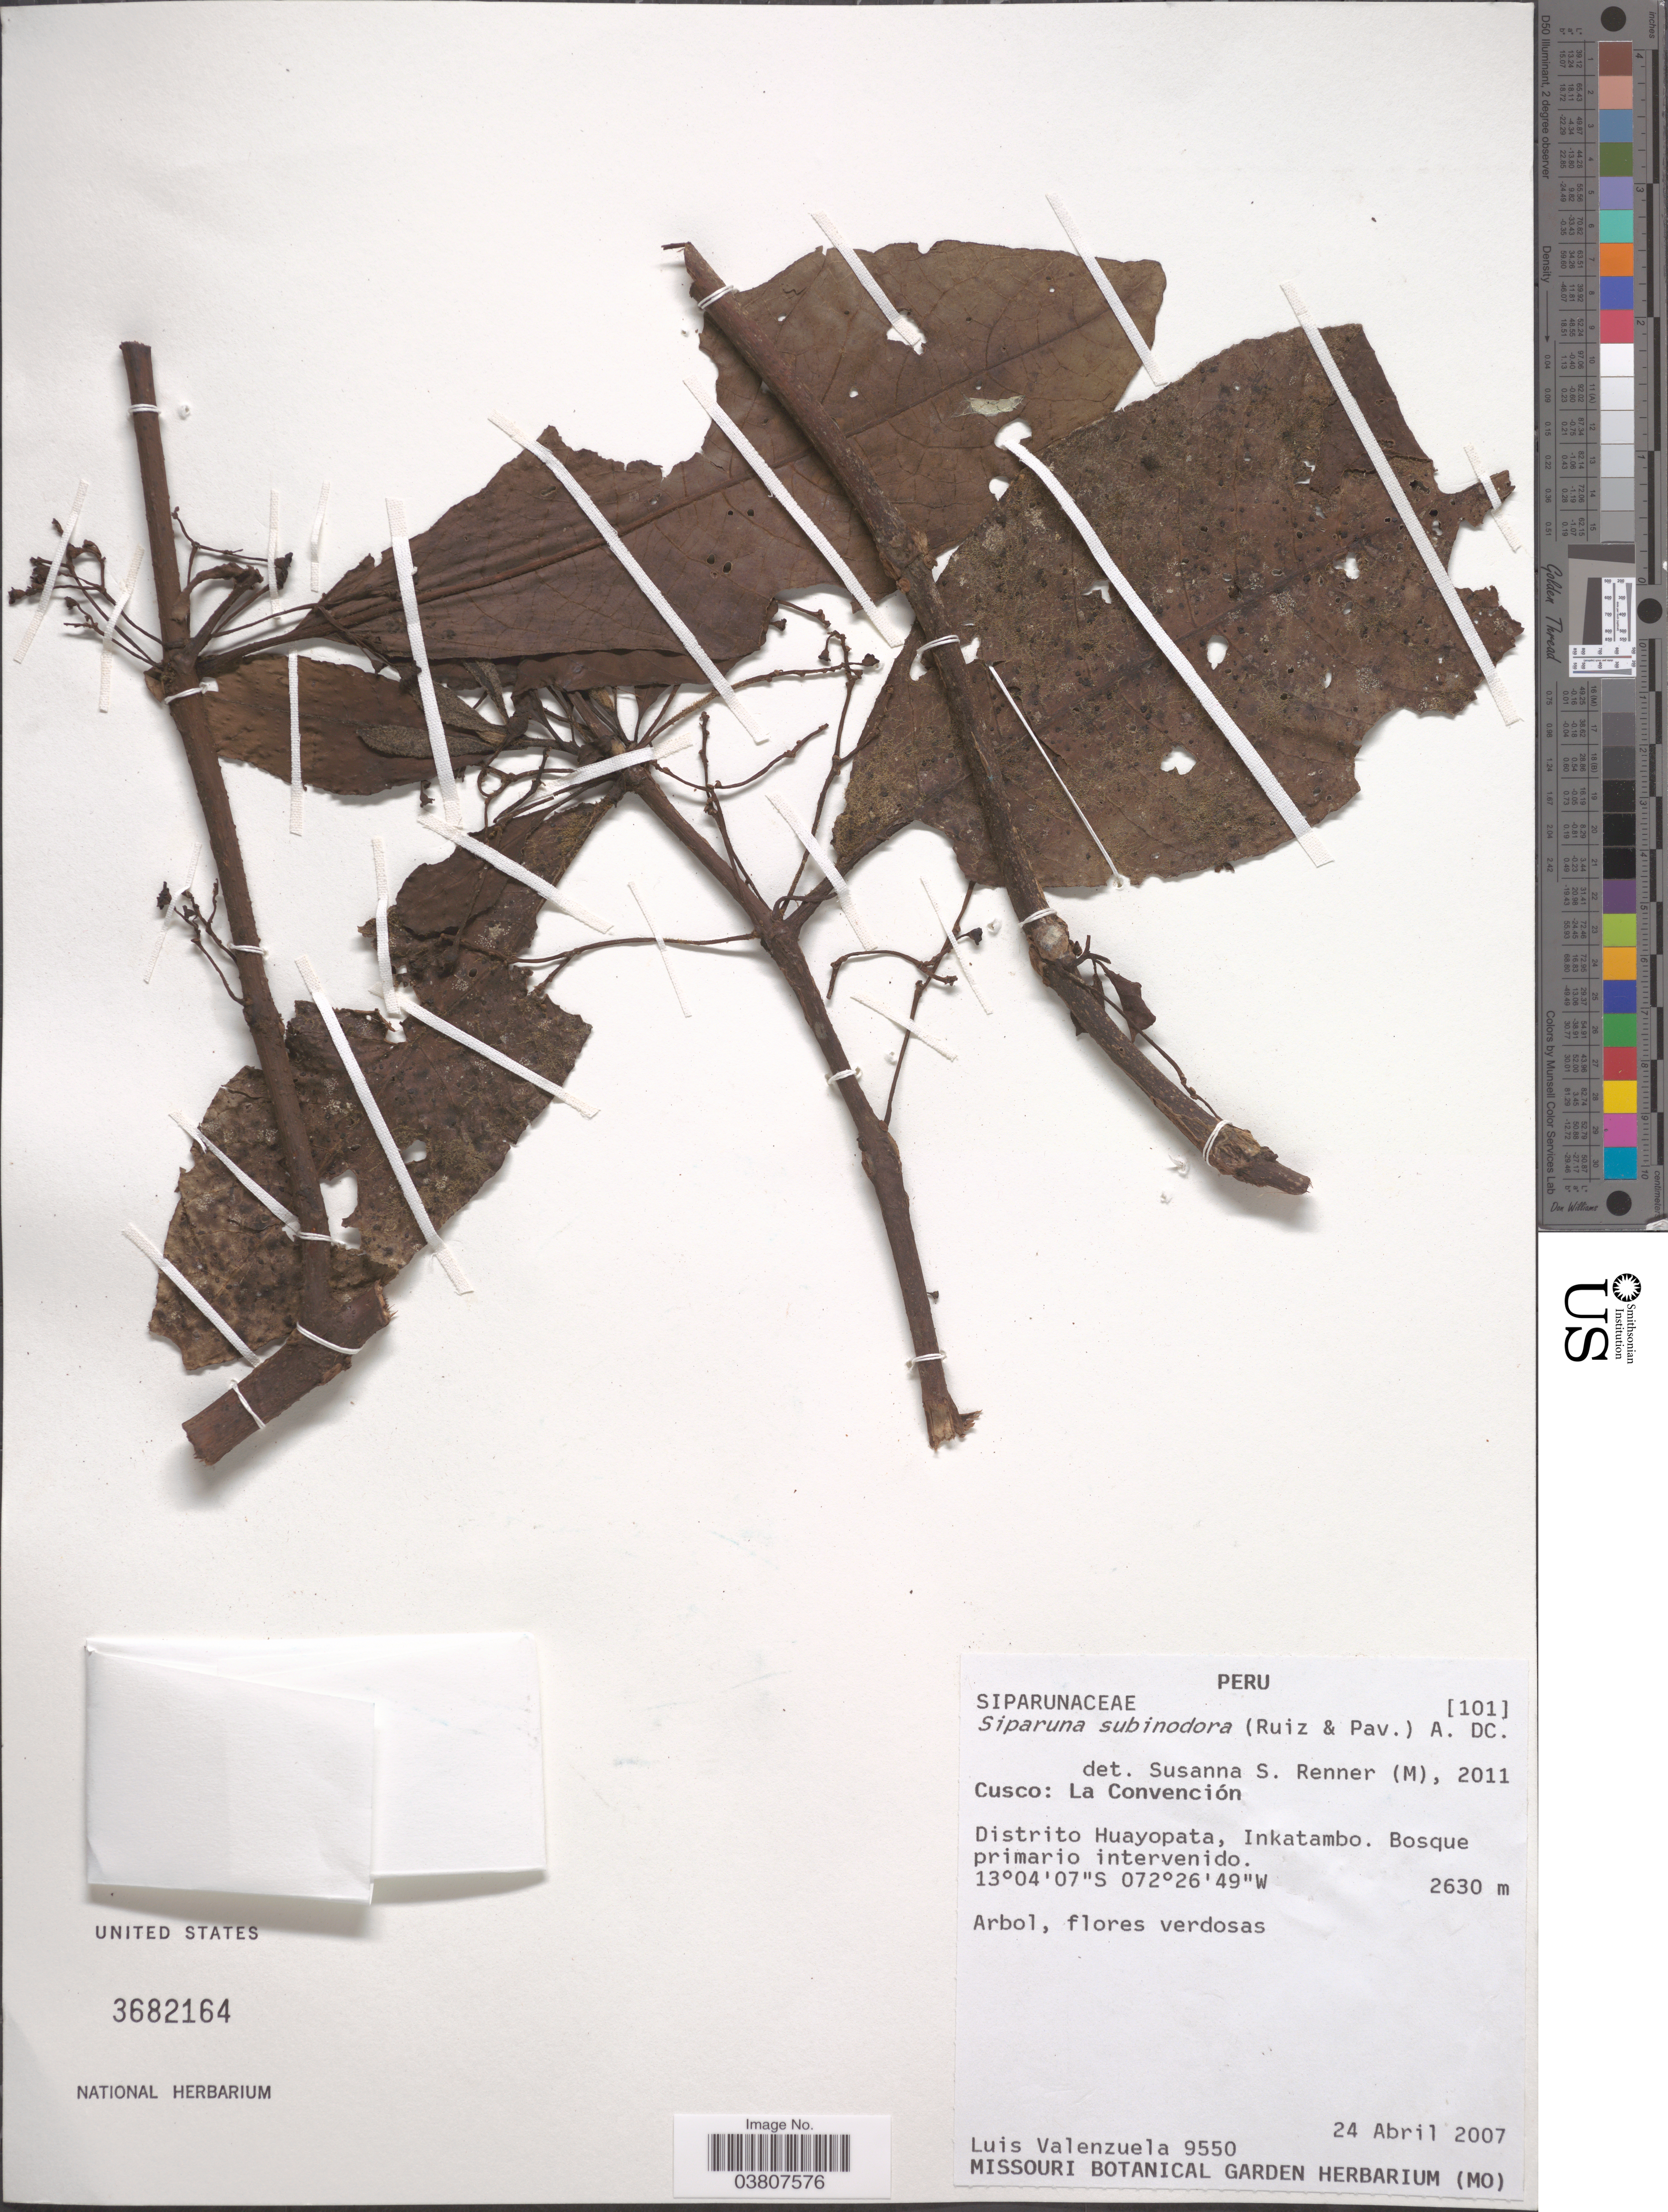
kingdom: Plantae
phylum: Tracheophyta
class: Magnoliopsida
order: Laurales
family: Siparunaceae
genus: Siparuna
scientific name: Siparuna subinodora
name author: (Ruiz & Pav.) A. DC.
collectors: L. Valenzuela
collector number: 9550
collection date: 2007-04-24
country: Peru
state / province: Cusco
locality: La Convención. Distrito Huayopata, Inkatambo.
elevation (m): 2630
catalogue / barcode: US 3682164